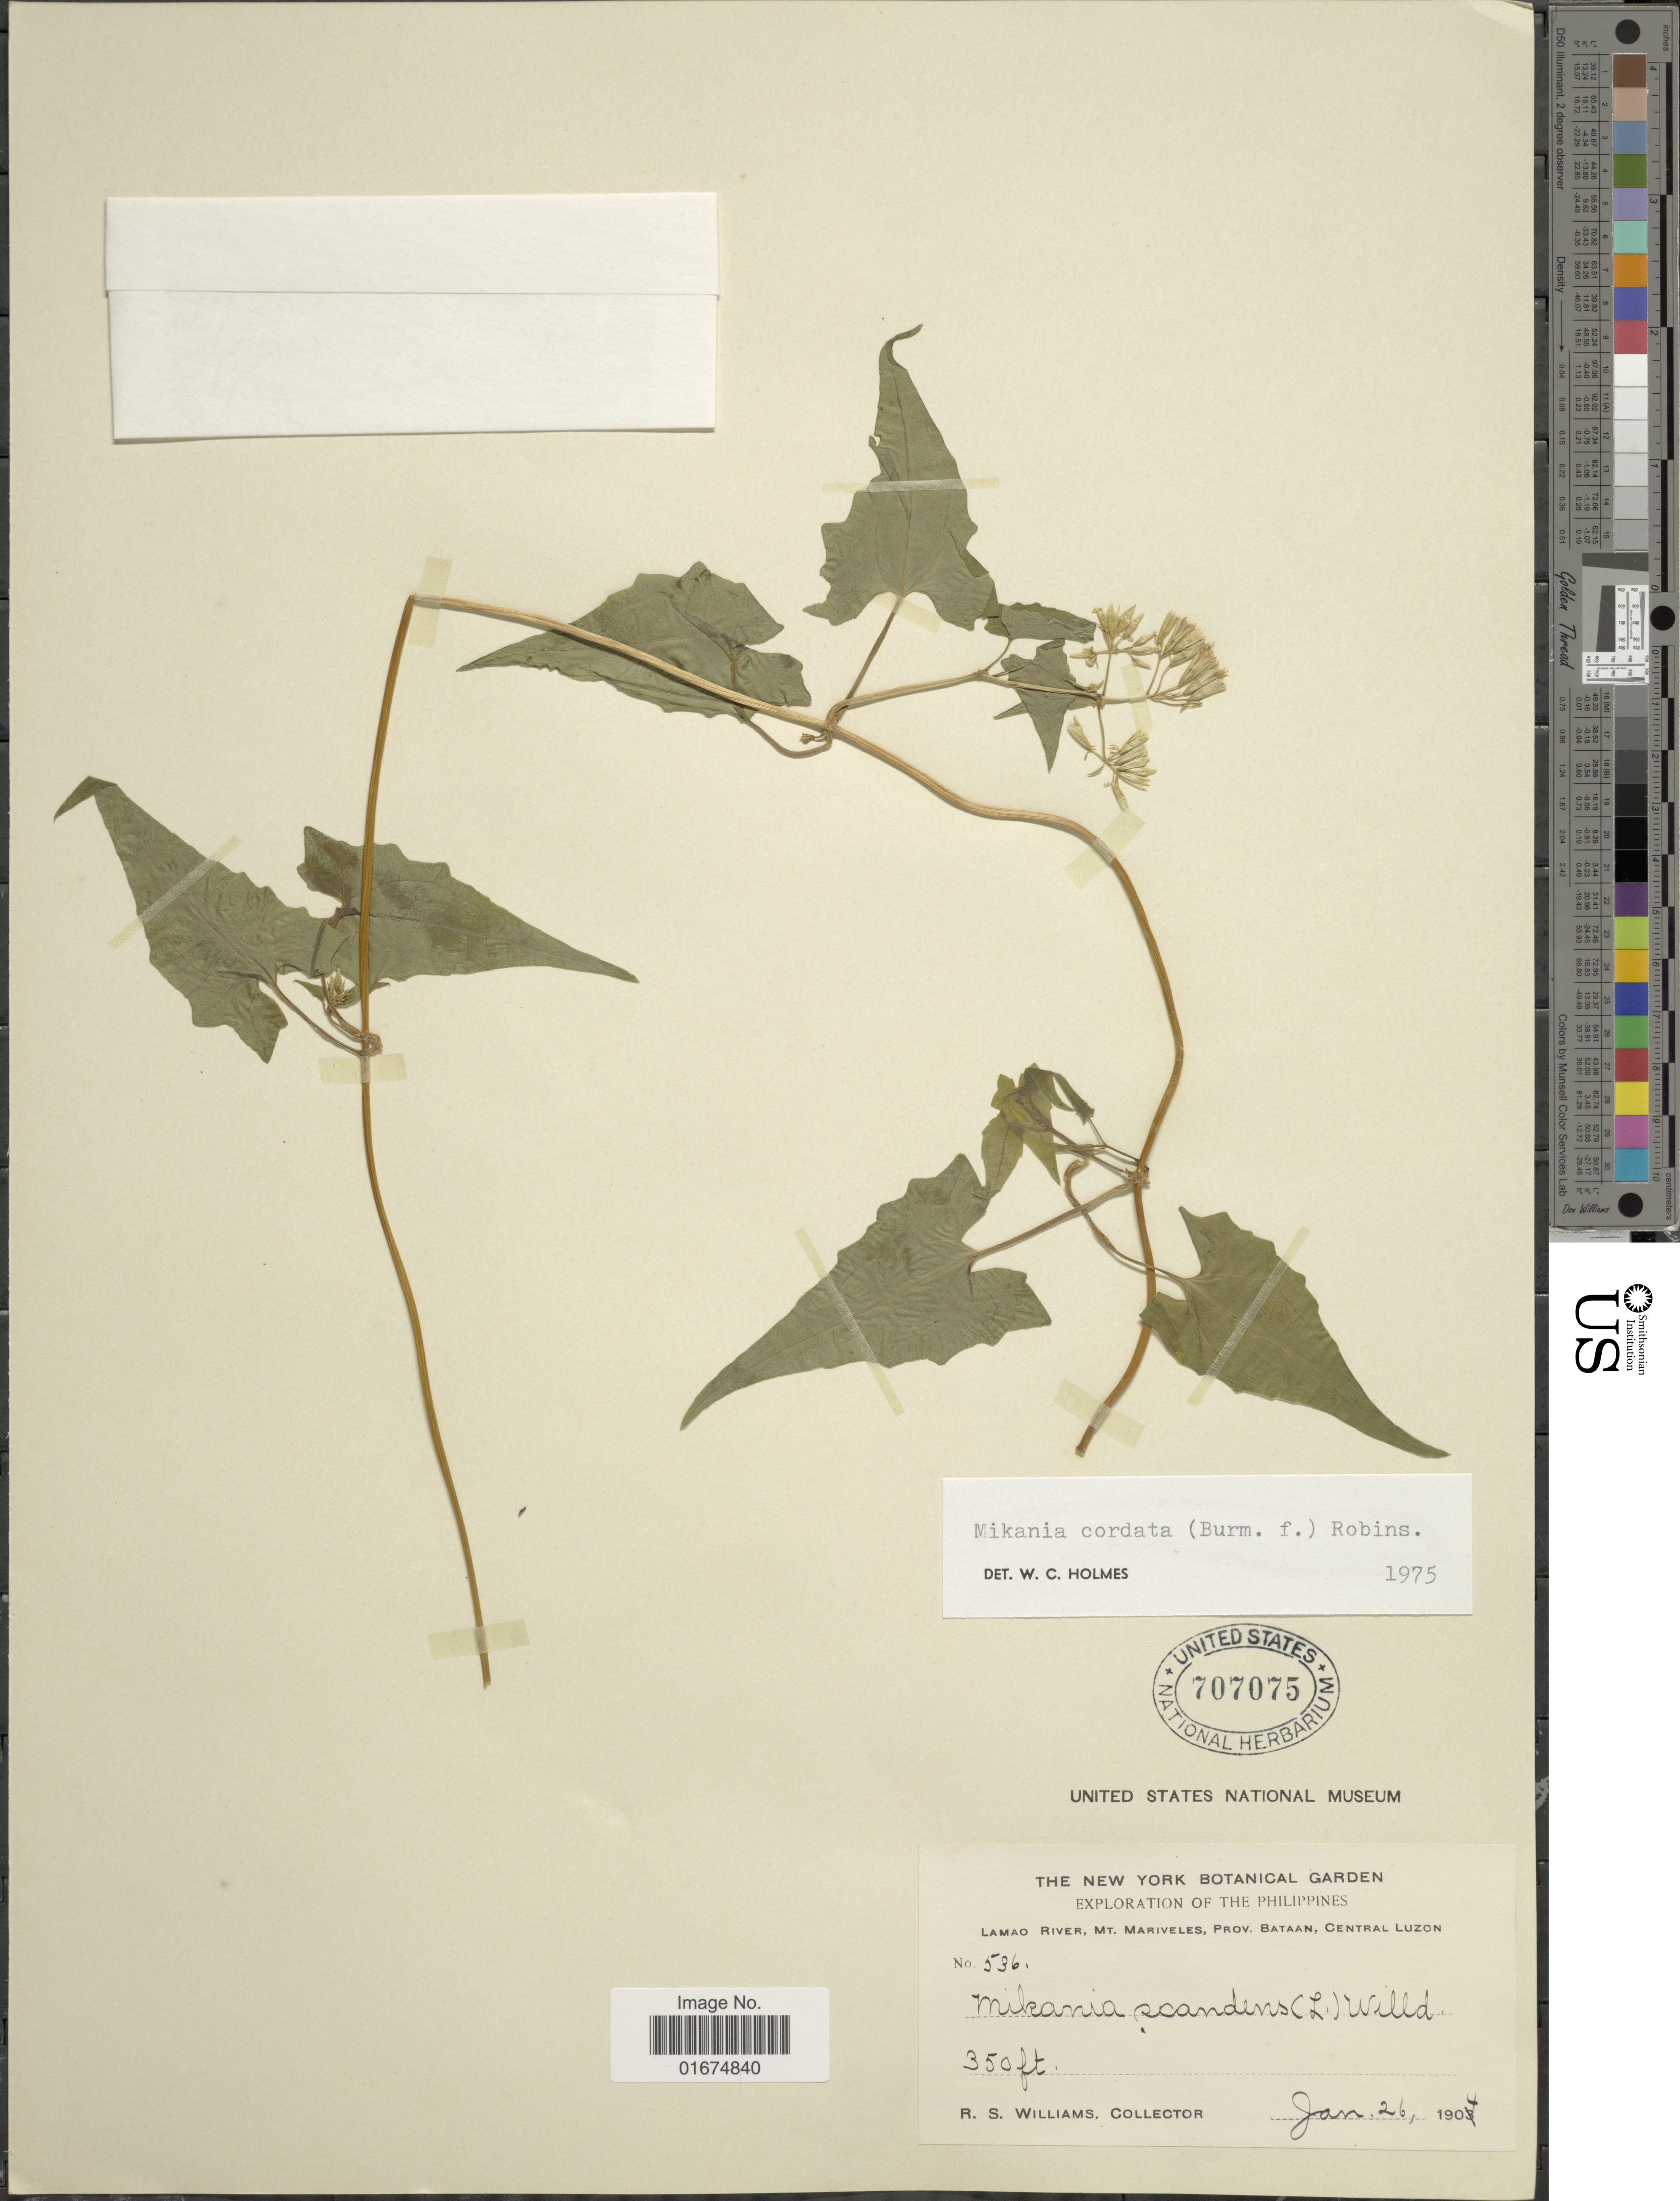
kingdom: Plantae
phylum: Tracheophyta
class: Magnoliopsida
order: Asterales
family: Asteraceae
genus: Mikania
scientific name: Mikania cordata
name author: (Burm. f.) B.L. Rob.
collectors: R. S. Williams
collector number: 536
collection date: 1904-01-26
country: Philippines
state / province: Central Luzon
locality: The Philippines, Lamao River, Mt. Mariveles, Prov. Bataan, Central Luzon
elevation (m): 107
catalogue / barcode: US 707075